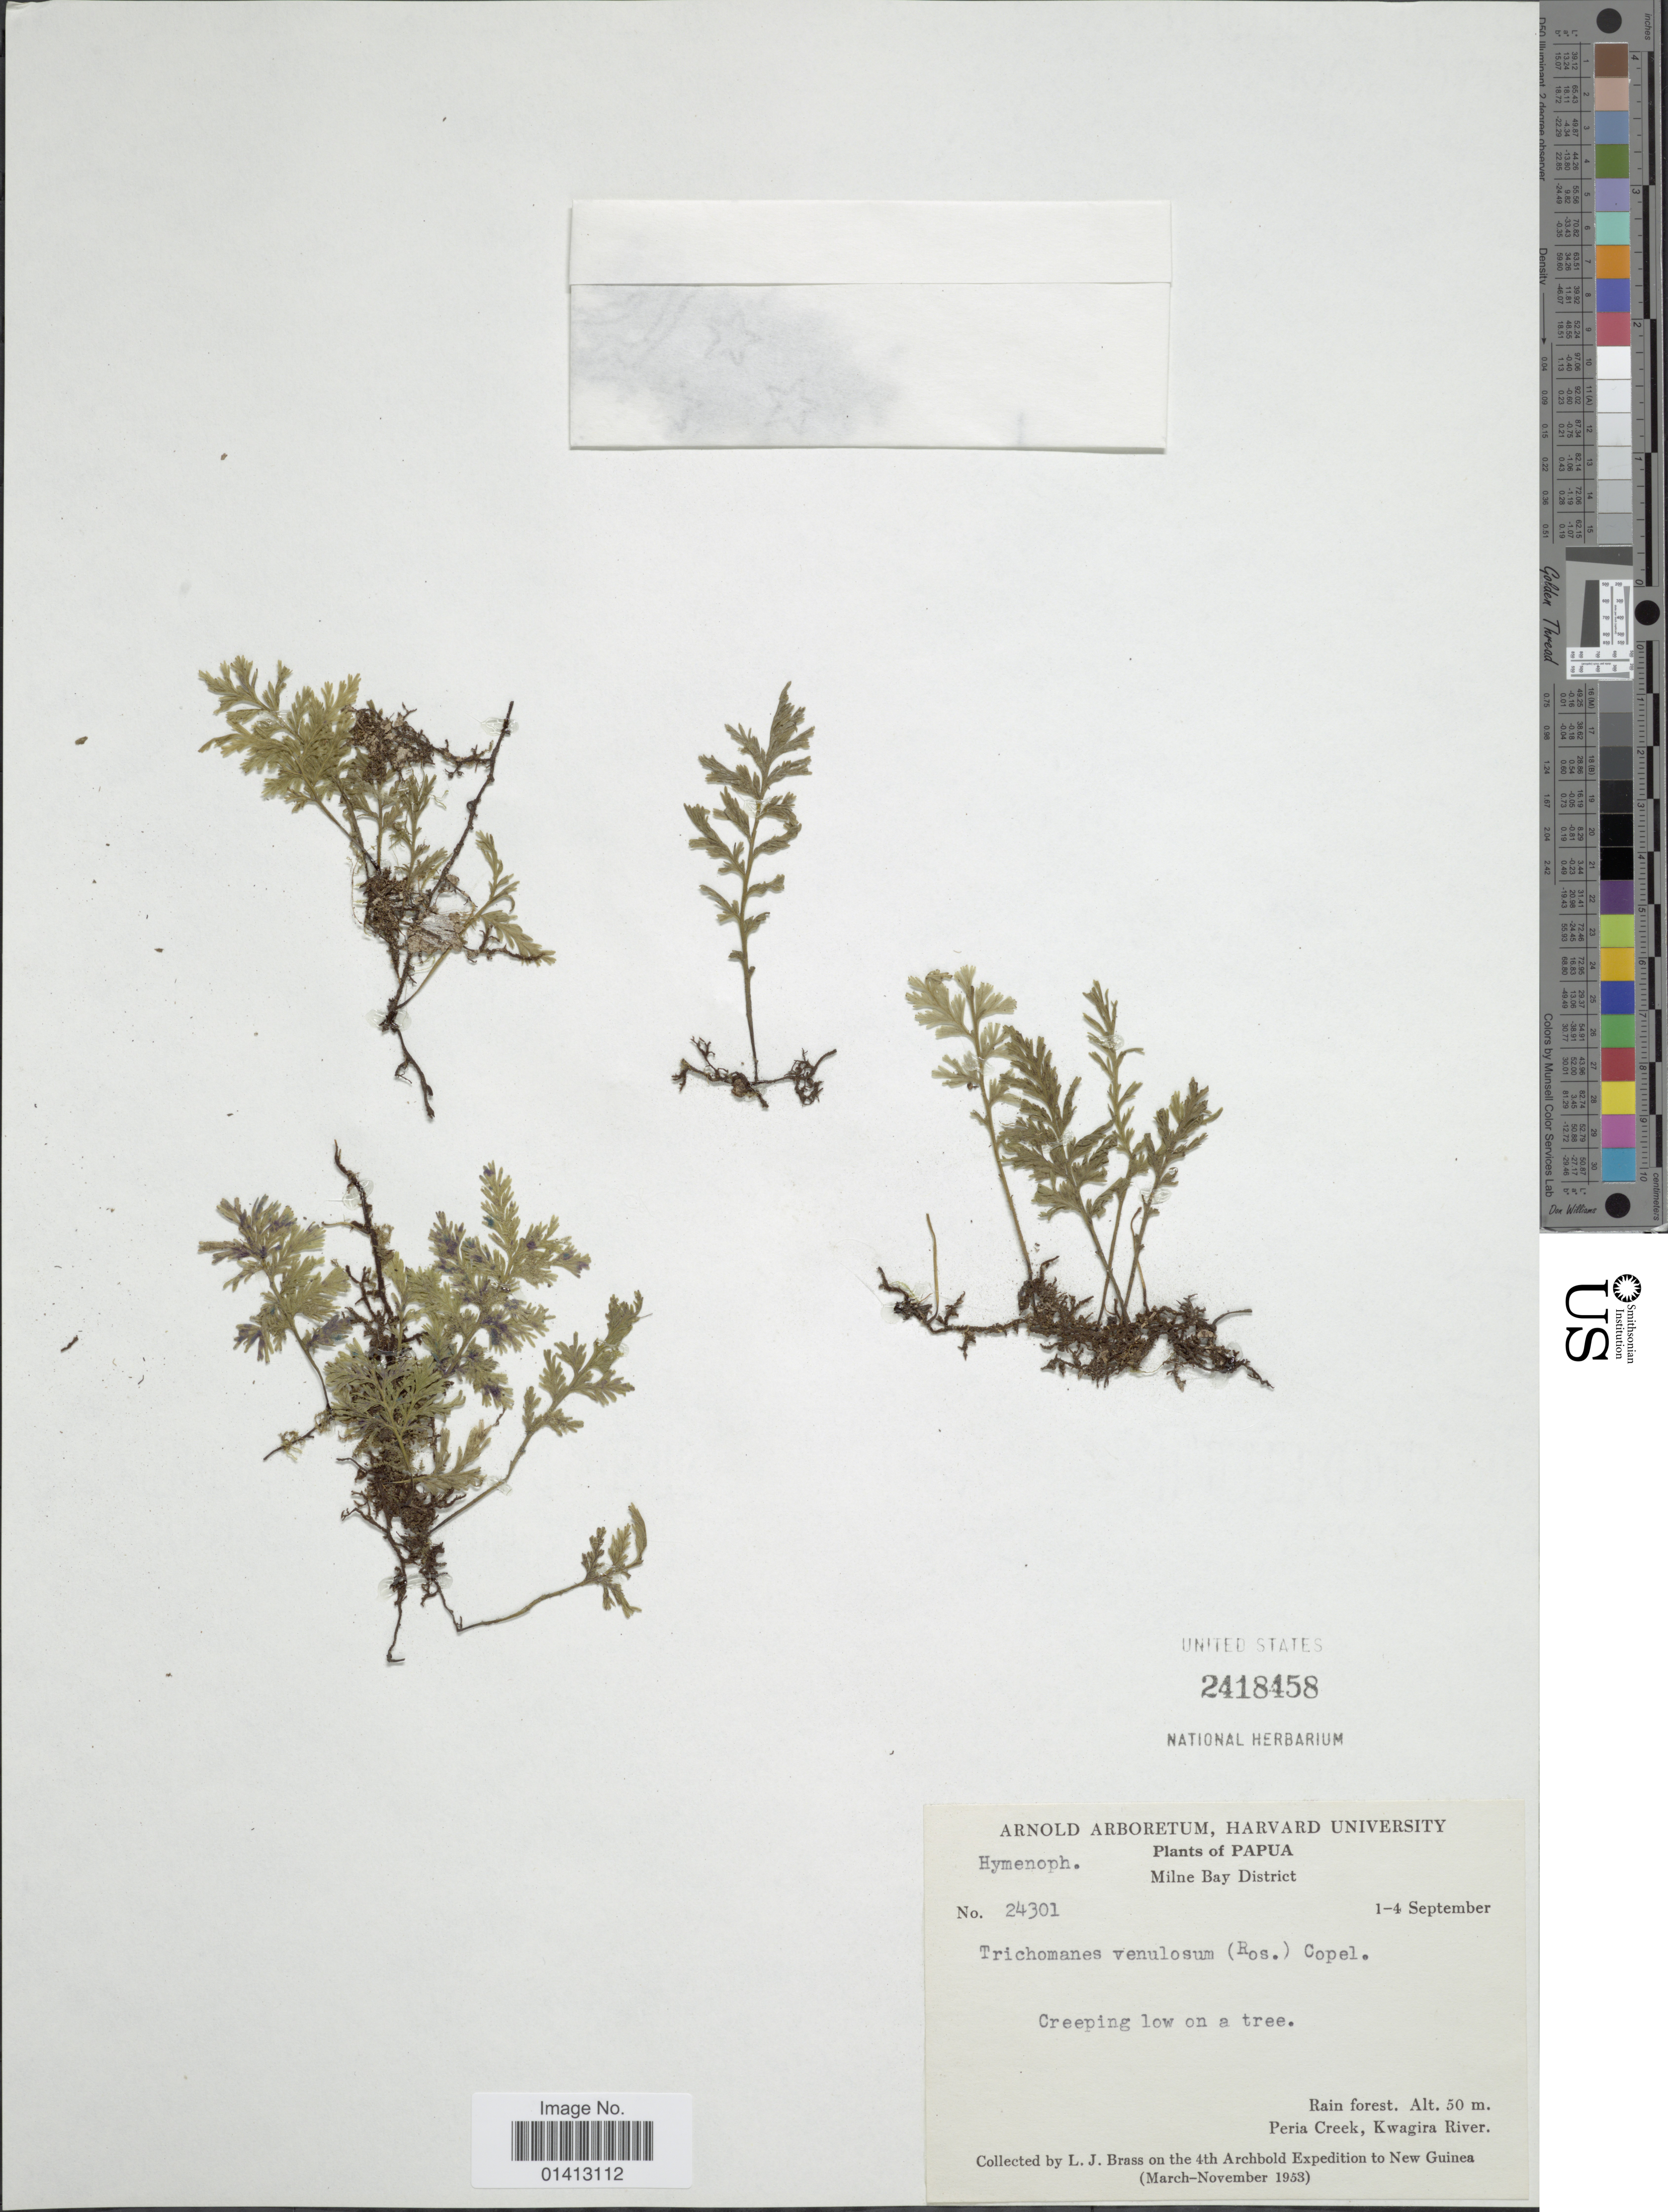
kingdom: Plantae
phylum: Tracheophyta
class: Polypodiopsida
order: Hymenophyllales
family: Hymenophyllaceae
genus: Crepidomanes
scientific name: Crepidomanes venulosum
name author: (Rosenst.) Copel.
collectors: L. J. Brass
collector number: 24301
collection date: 1953-09-01/1953-09-04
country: Papua New Guinea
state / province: Milne Bay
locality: Milne Bay District, Peria Creek, Kwagira River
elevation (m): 50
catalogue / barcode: US 2418458